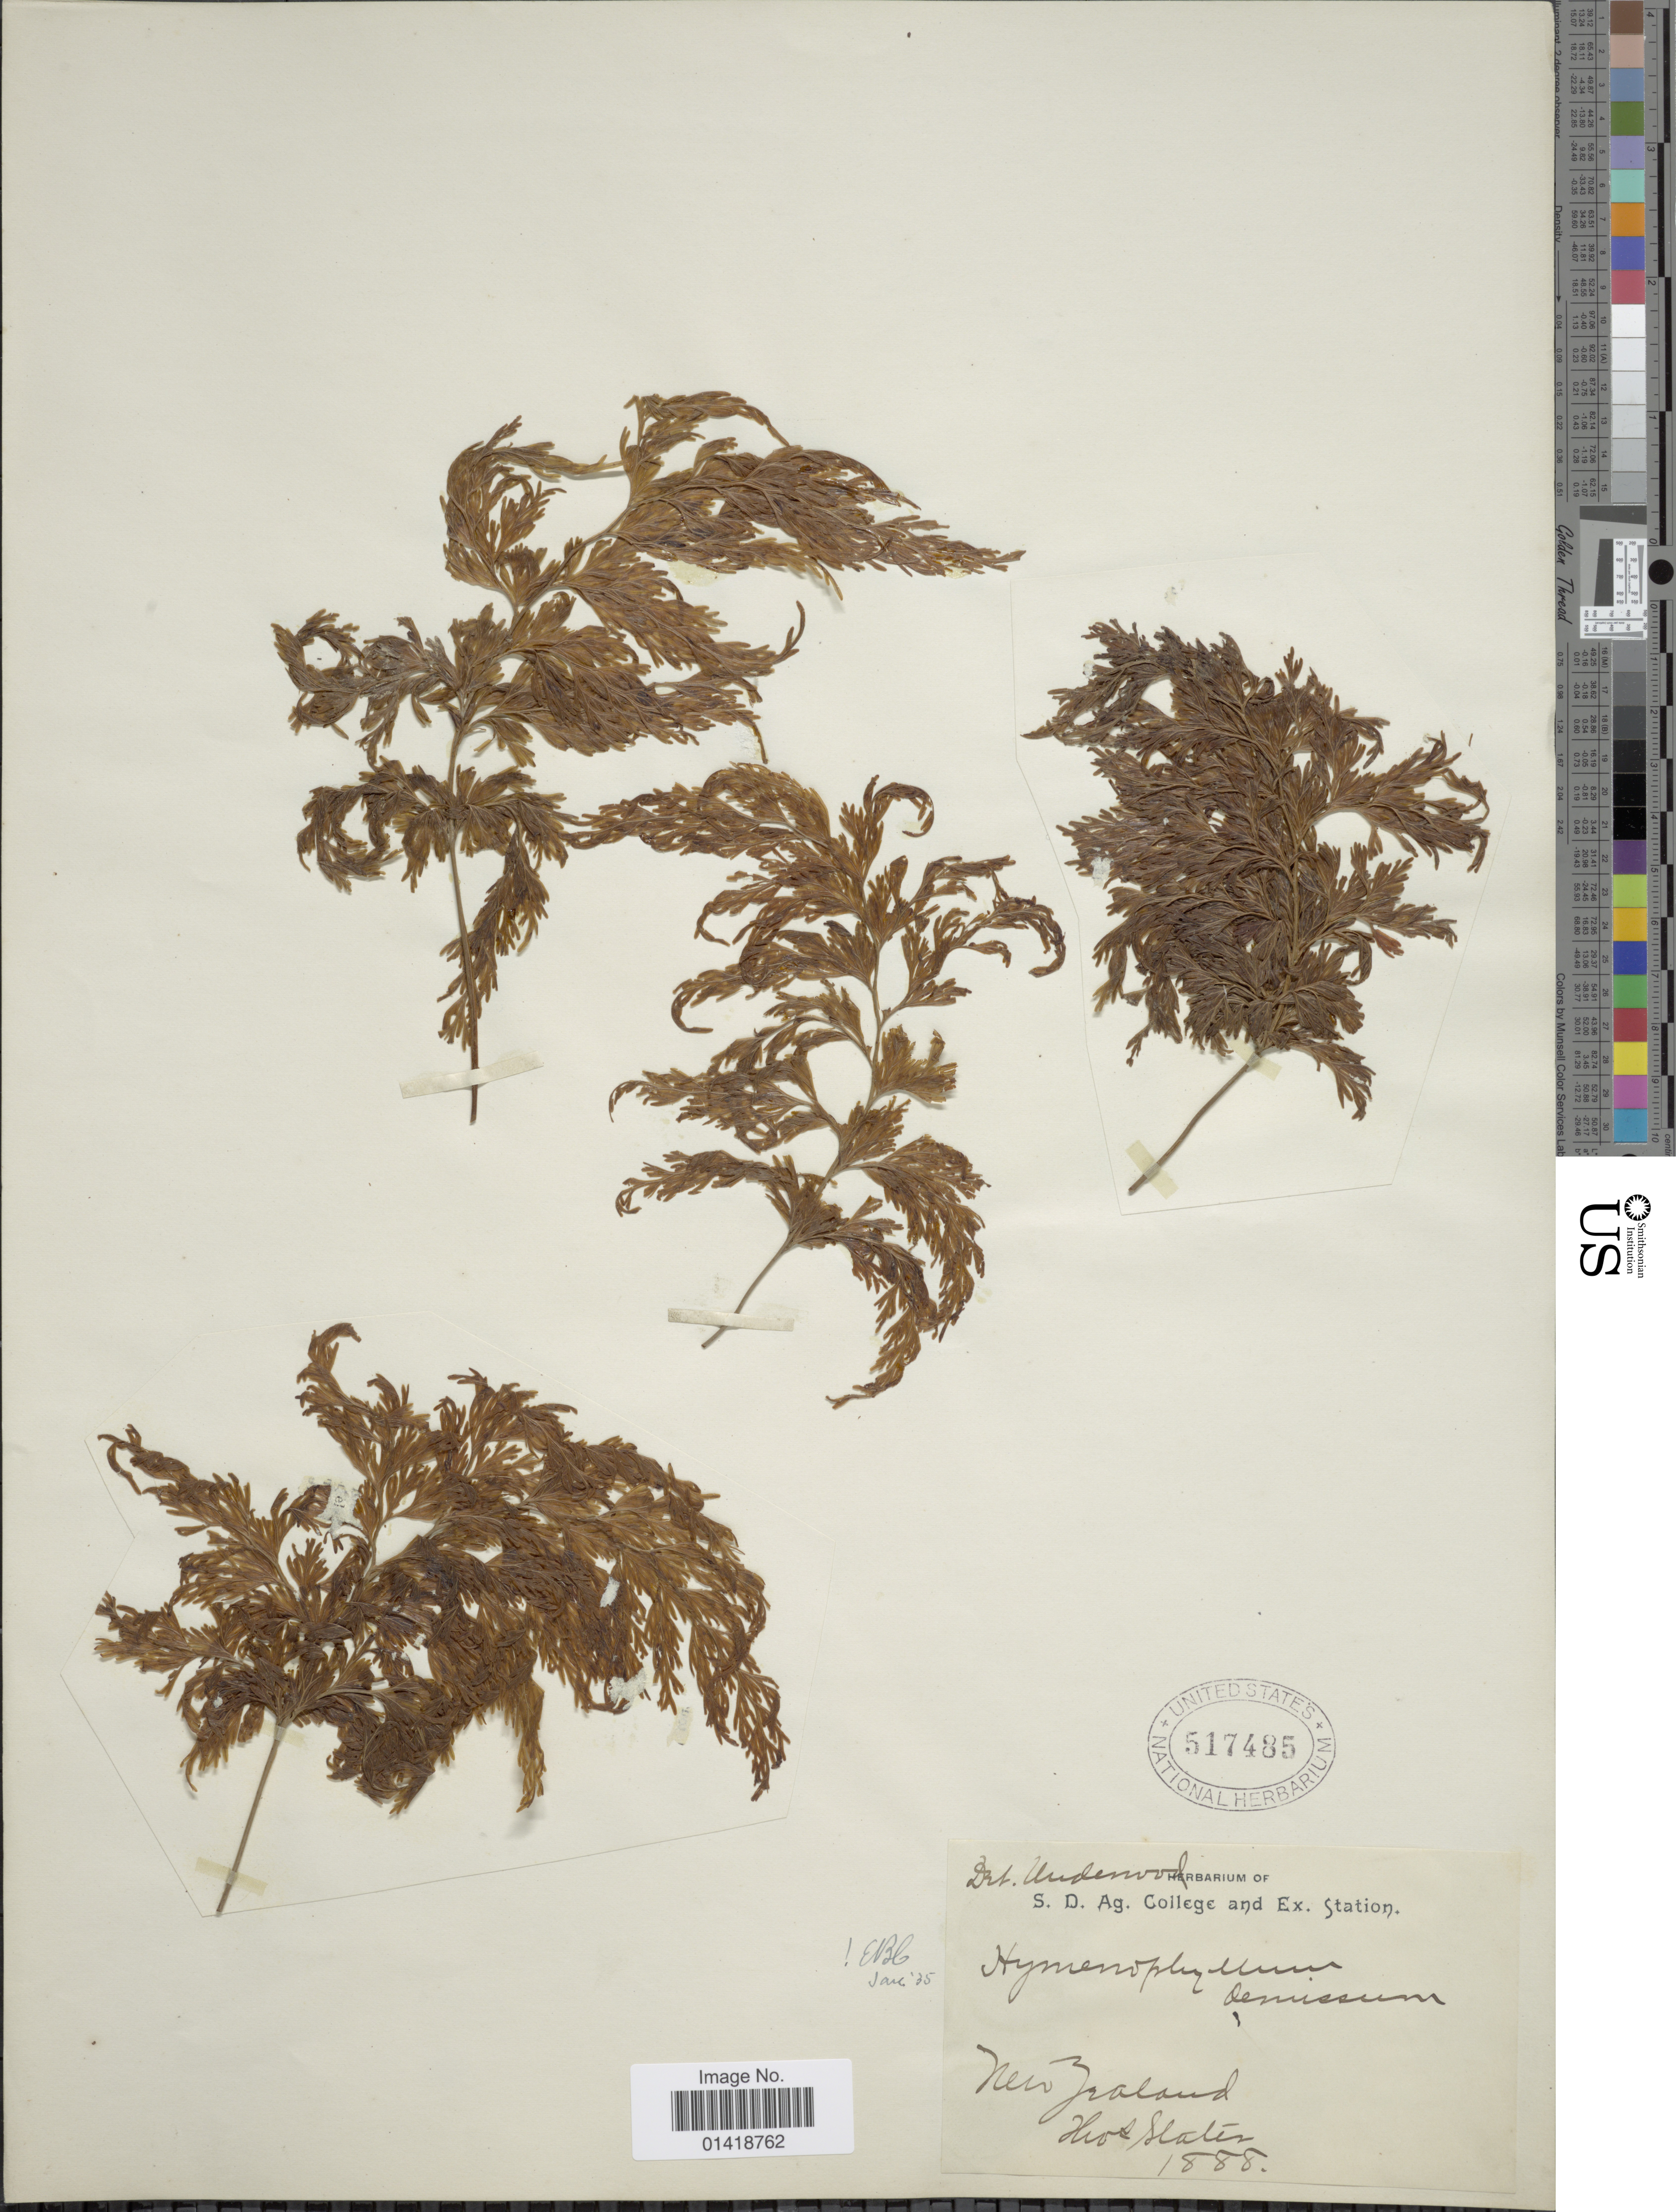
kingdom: Plantae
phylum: Tracheophyta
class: Polypodiopsida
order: Hymenophyllales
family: Hymenophyllaceae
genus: Hymenophyllum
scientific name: Hymenophyllum demissum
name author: Sw.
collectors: ex herb. S. D. Ag. College and ex. Station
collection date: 1888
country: New Zealand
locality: Thomas station.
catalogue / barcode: US 517485